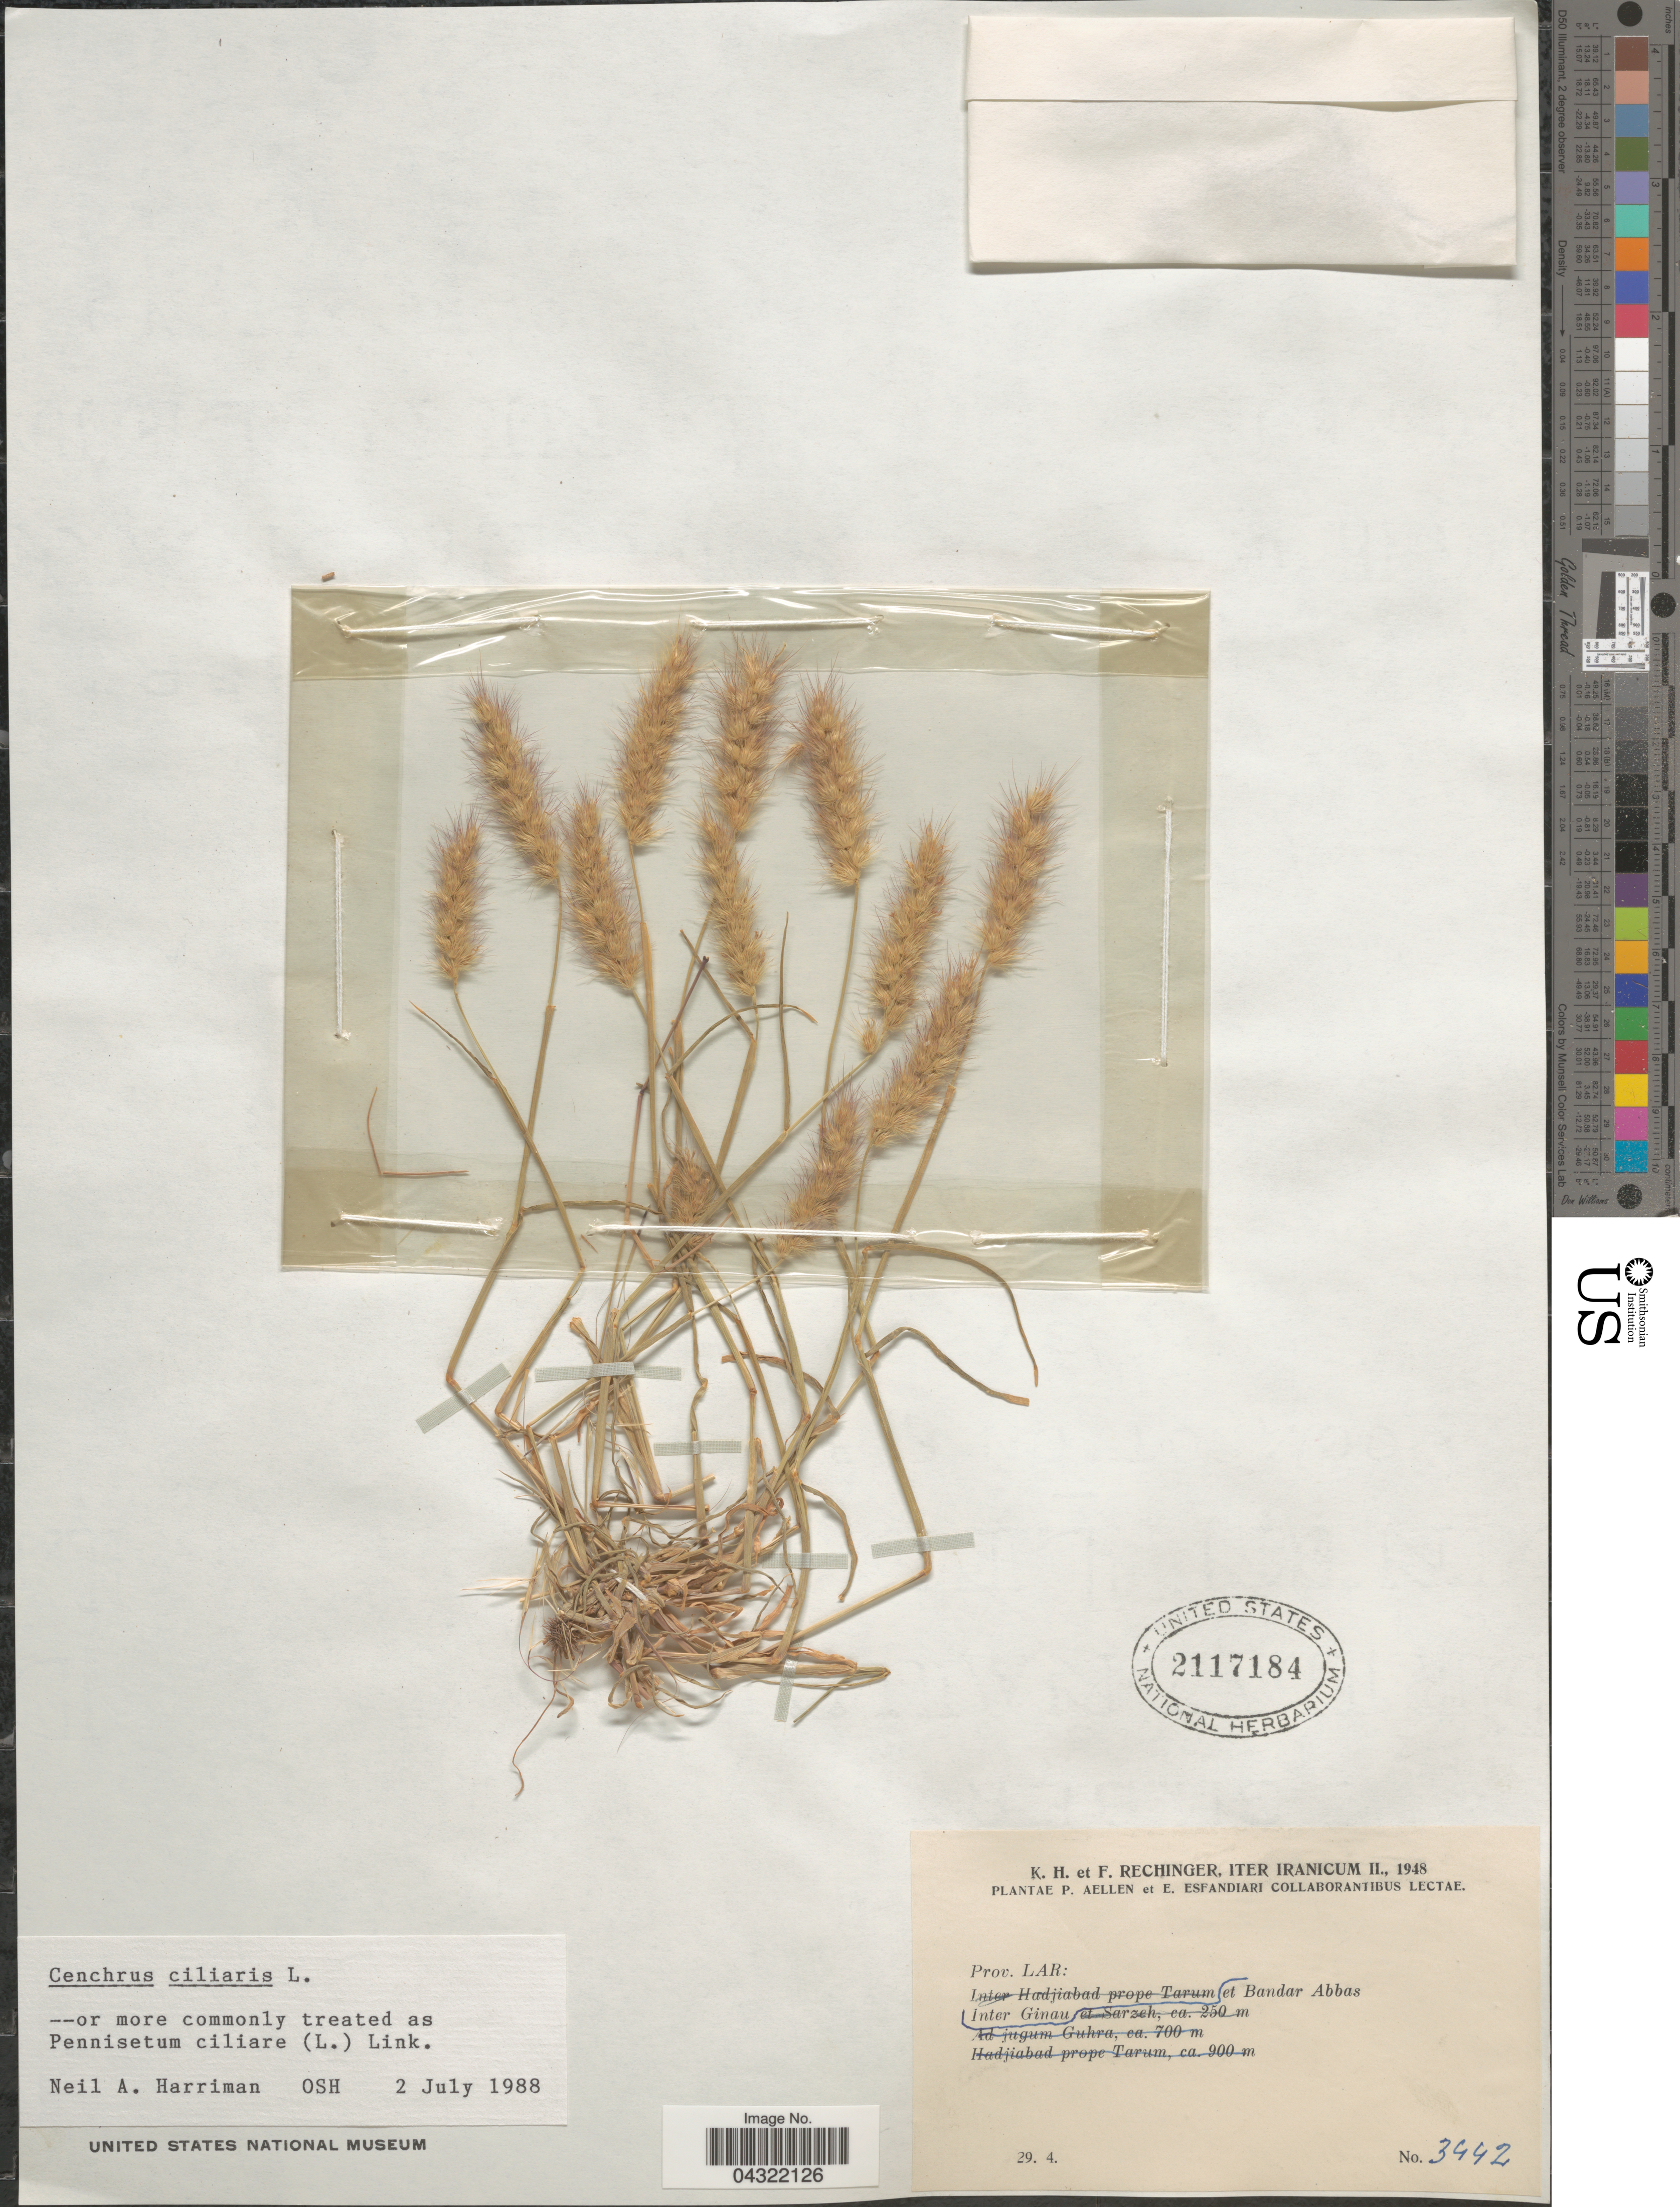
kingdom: Plantae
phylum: Tracheophyta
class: Liliopsida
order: Poales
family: Poaceae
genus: Cenchrus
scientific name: Cenchrus ciliaris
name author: L.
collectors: K. H. Rechinger & F. Rechinger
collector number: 3442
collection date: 1948-04-29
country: Iran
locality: Iter Iranicum II., 1948. Prov. Lar: Inter Ginau et Bandar Abbas.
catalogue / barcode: US 2117184